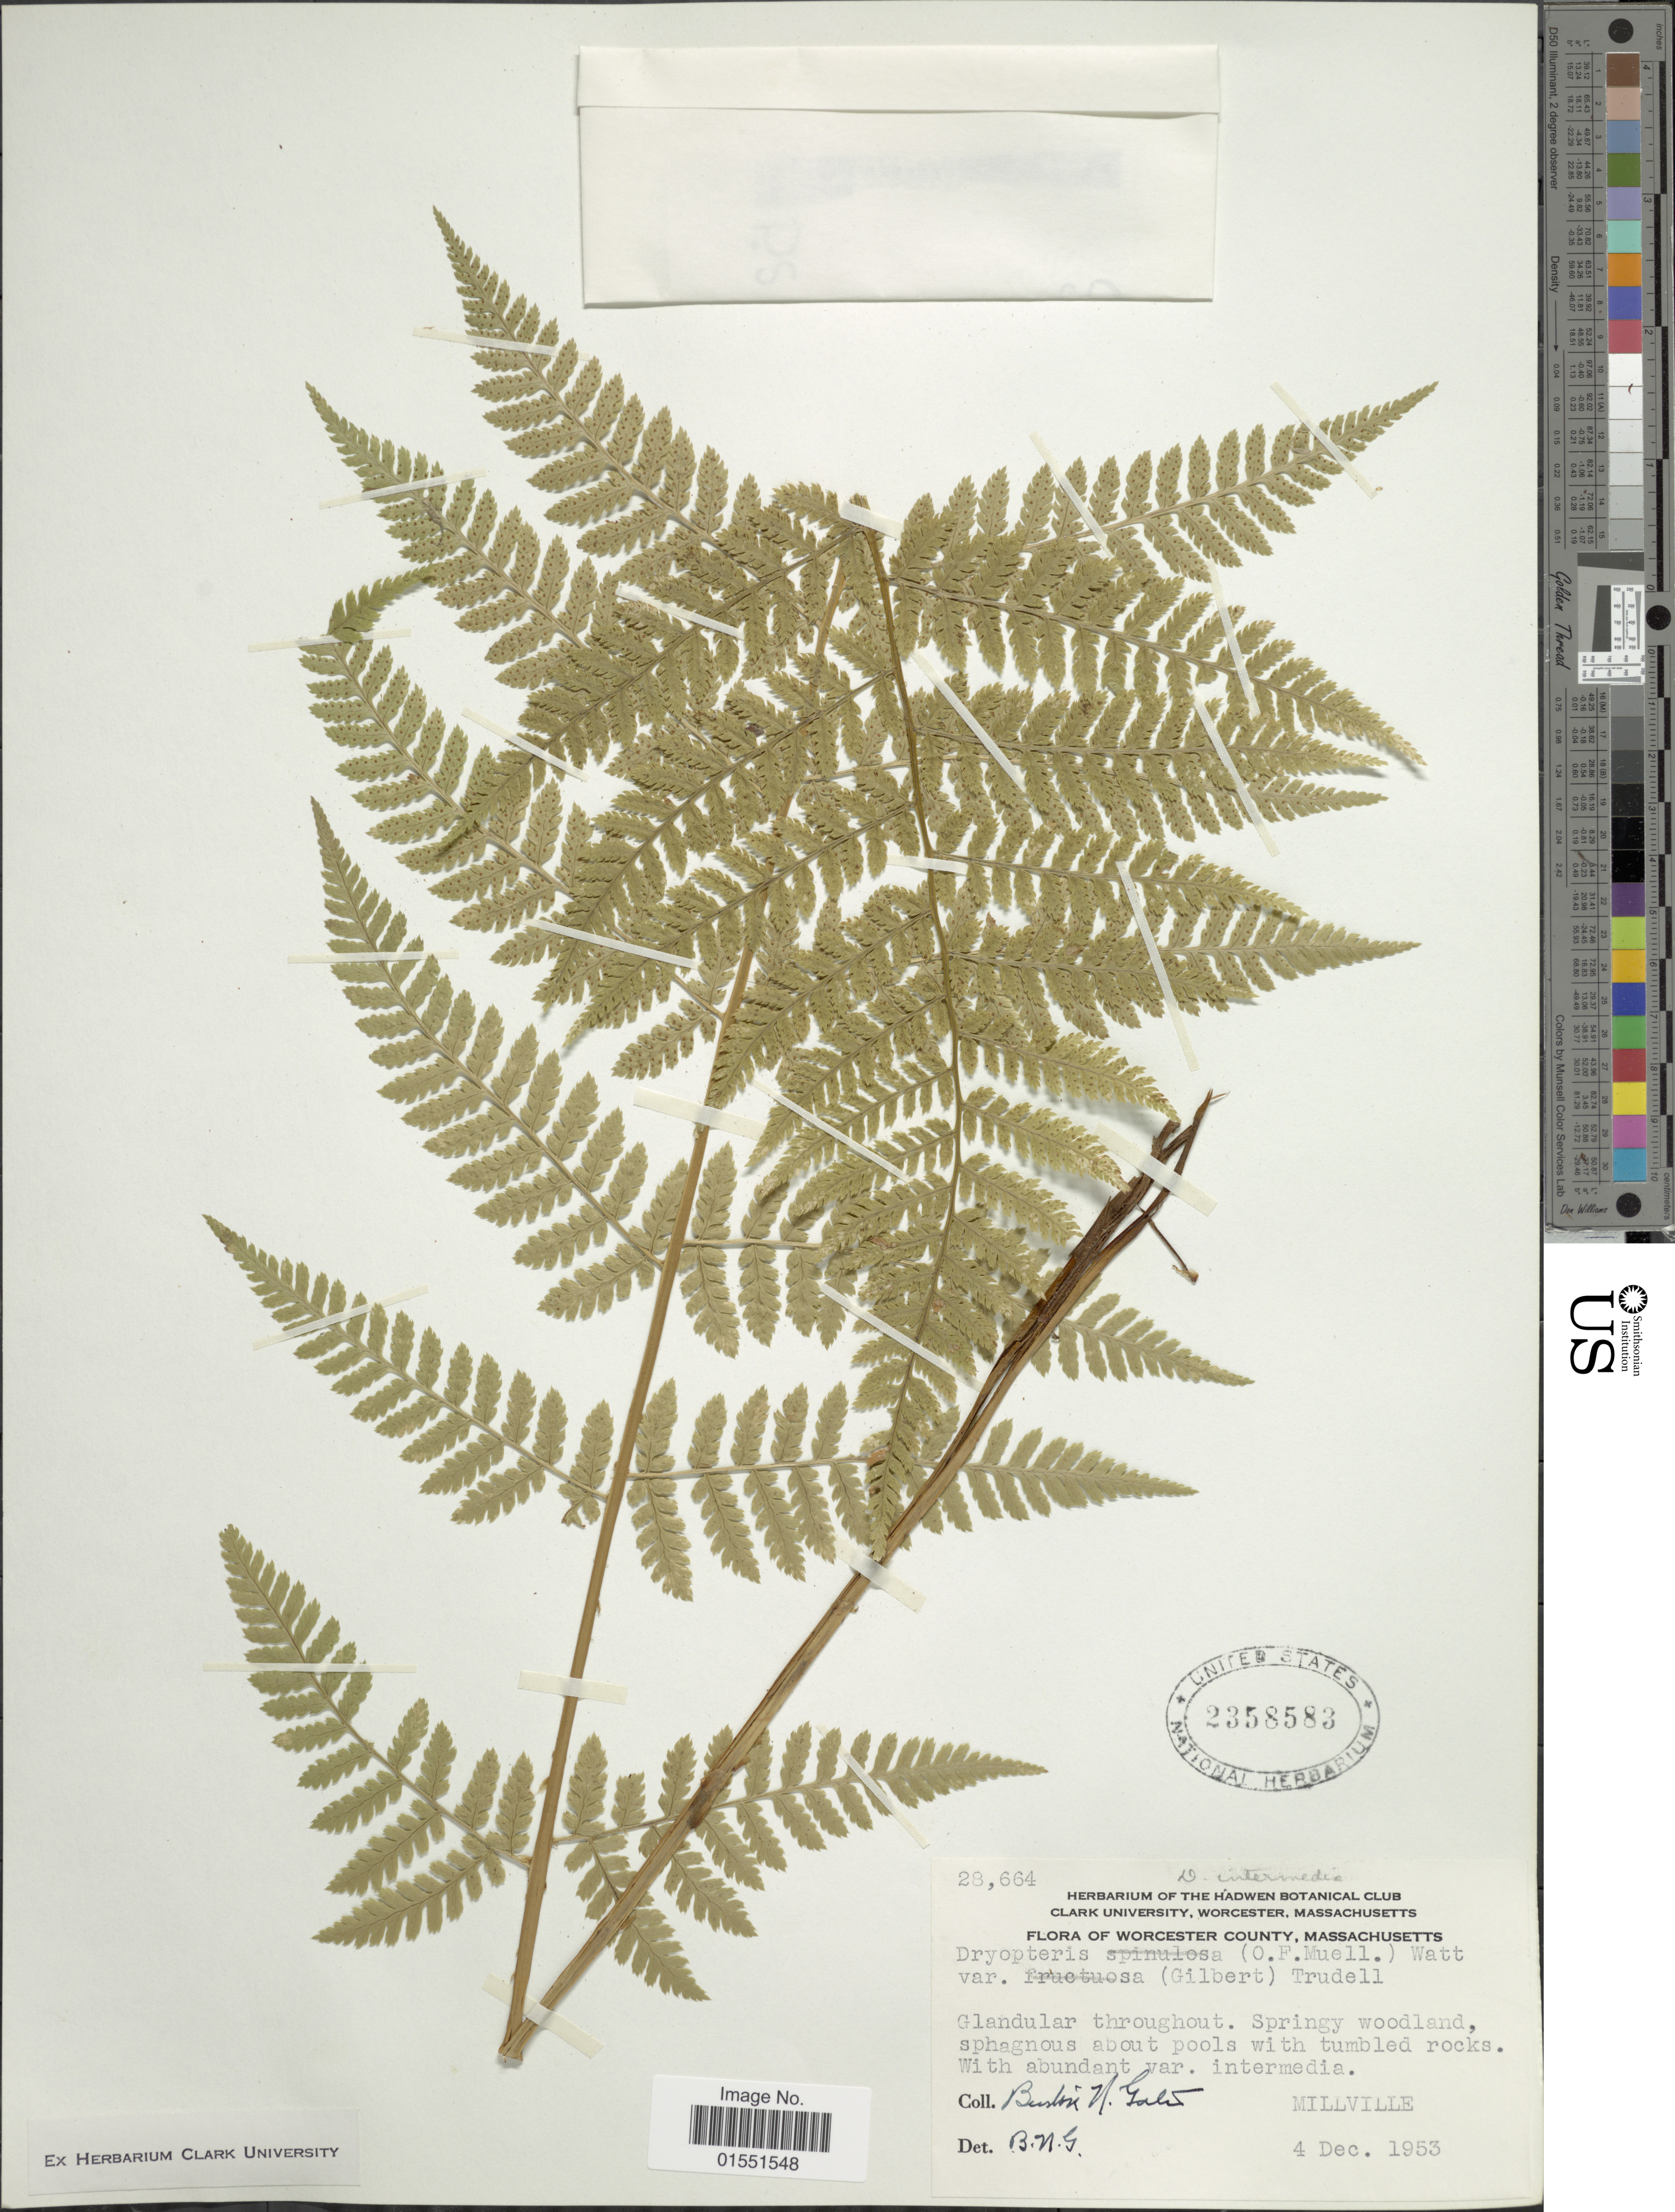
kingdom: Plantae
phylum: Tracheophyta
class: Polypodiopsida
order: Polypodiales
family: Dryopteridaceae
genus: Dryopteris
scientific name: Dryopteris intermedia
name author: (Muhl.) A. Gray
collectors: B. N. Gates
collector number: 28664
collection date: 1953-12-04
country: United States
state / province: Massachusetts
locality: Worcester County, Millville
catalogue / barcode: US 2358583